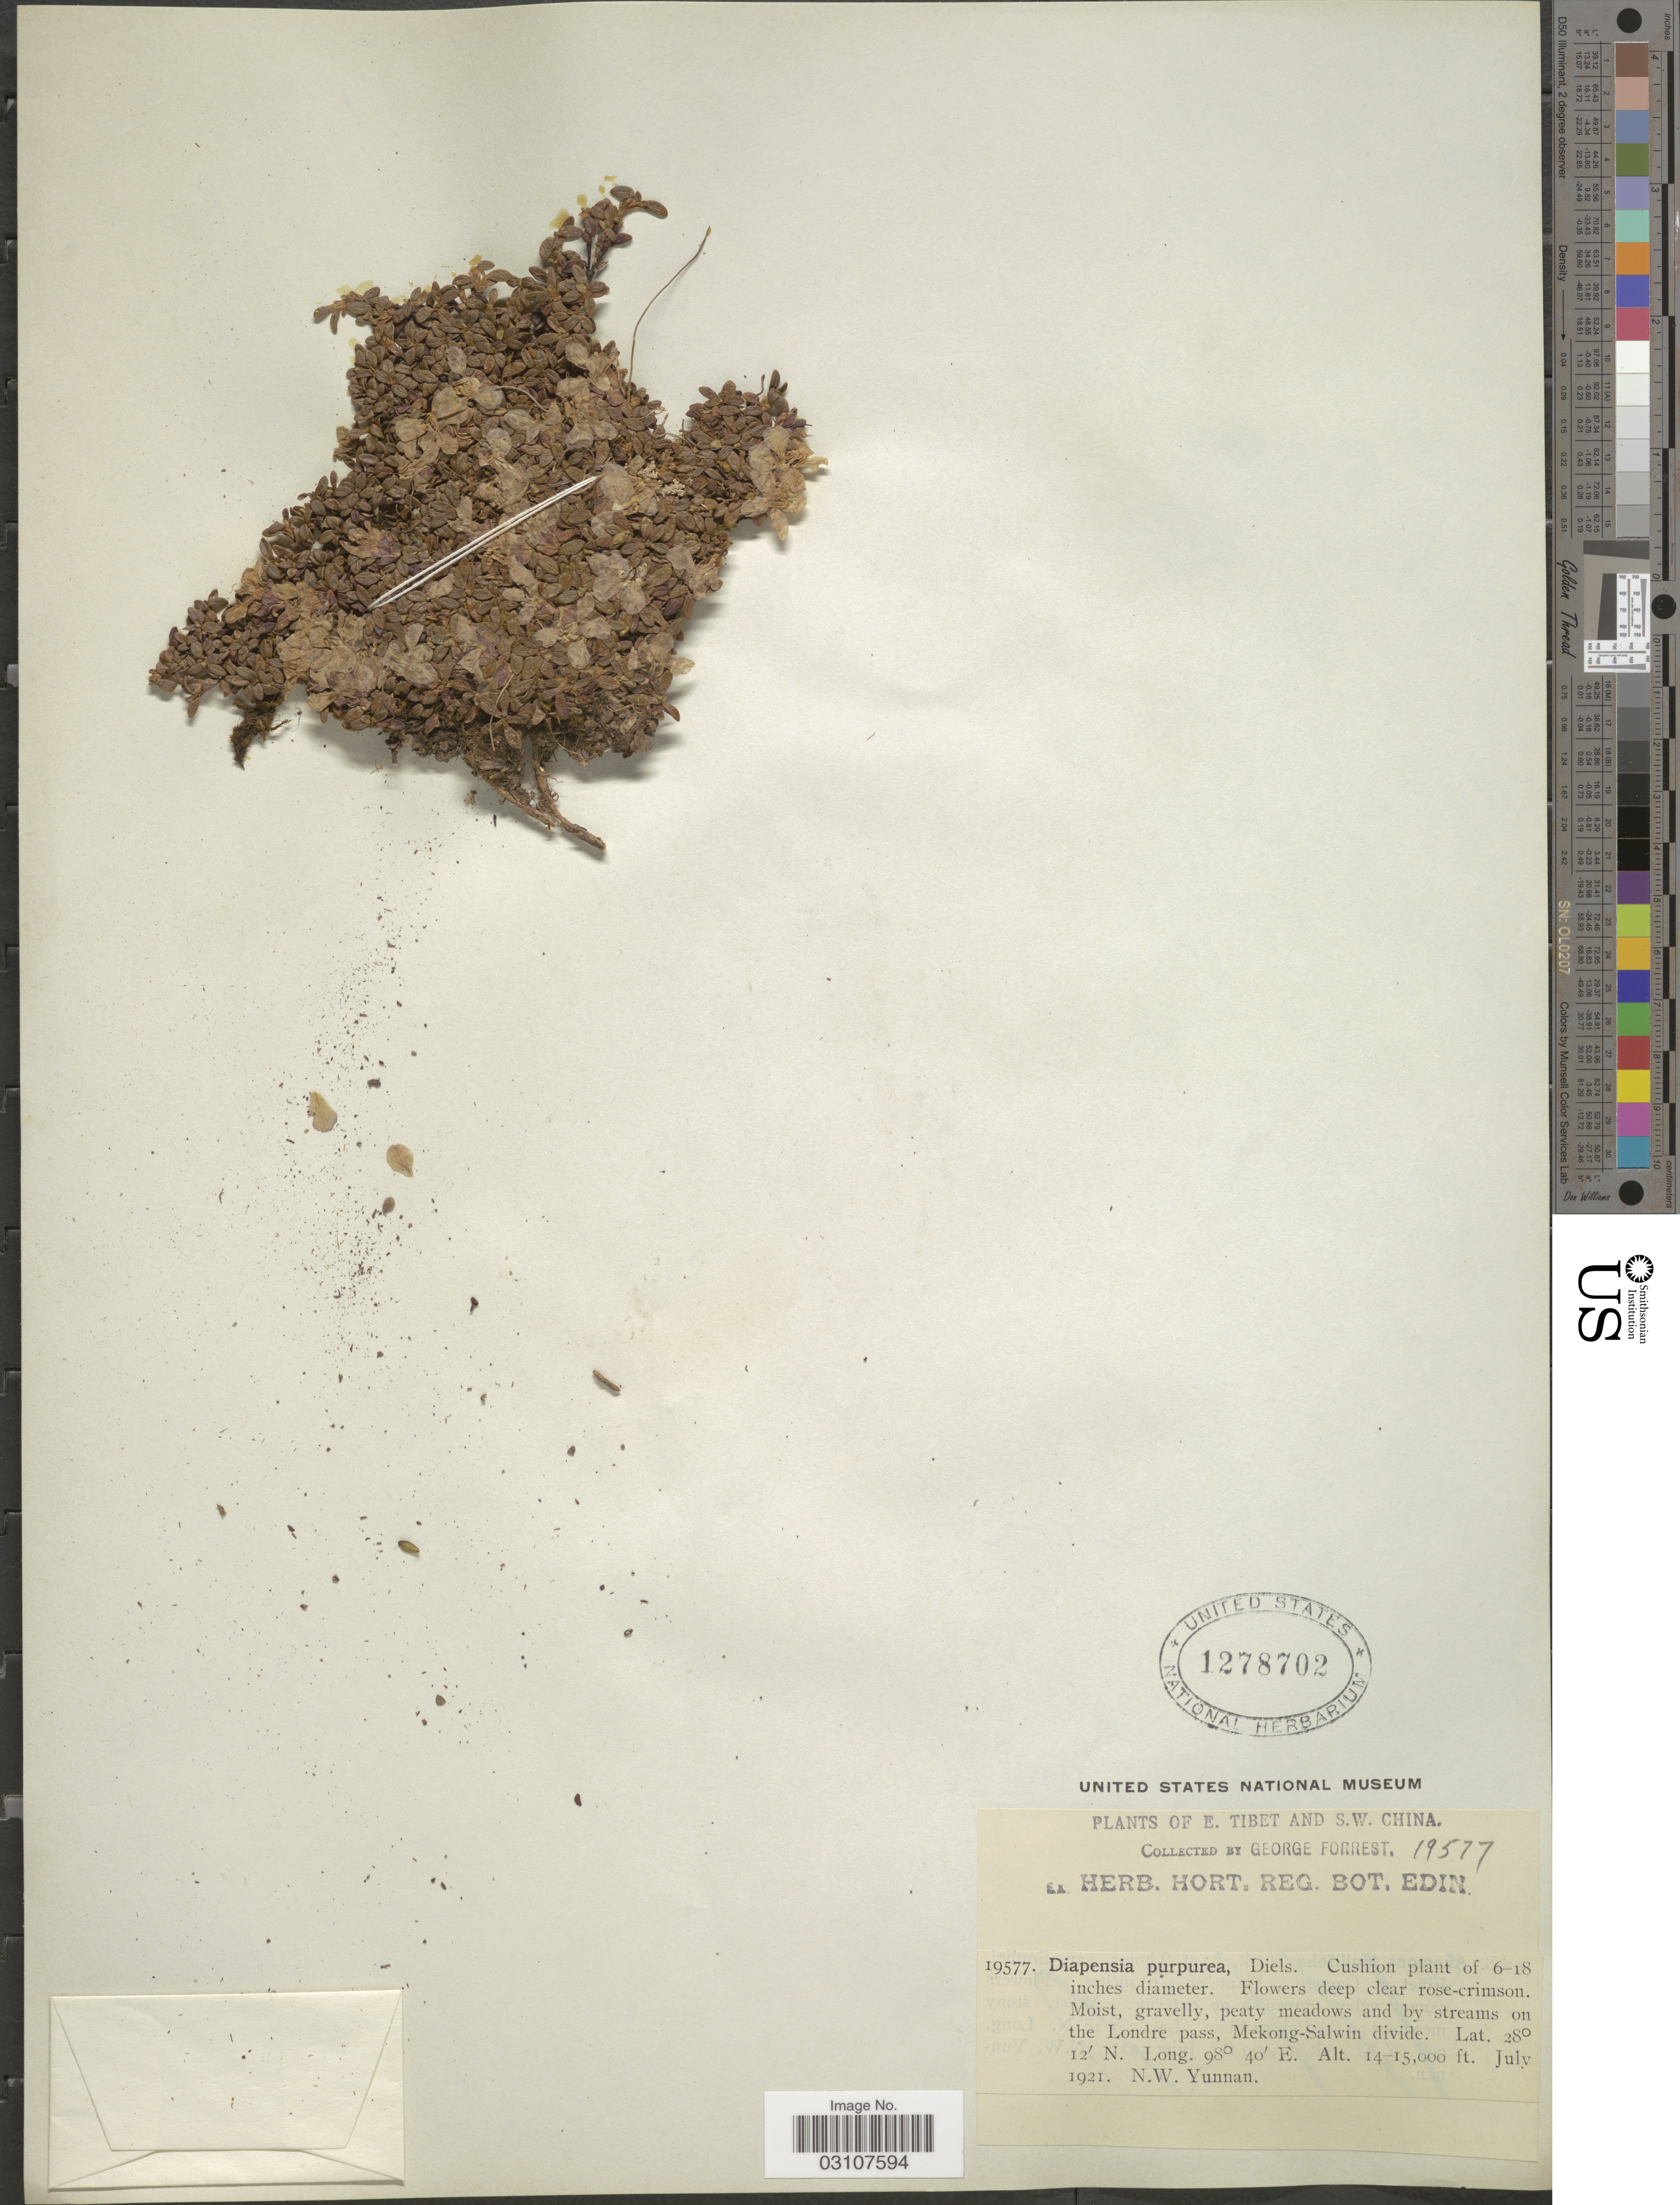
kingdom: Plantae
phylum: Tracheophyta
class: Magnoliopsida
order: Ericales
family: Diapensiaceae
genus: Diapensia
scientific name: Diapensia purpurea f. rosea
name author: W.E. Evans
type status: Isosyntype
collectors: G. Forrest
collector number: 19577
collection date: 1921-07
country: China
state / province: Yunnan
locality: E. Tibet and S.W. China. Moist, gravelly, peaty meadows and by streams on the Londre pass, Mekong-Salwin divide. N.W. Yunnan.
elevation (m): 4267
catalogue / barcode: US 1278702